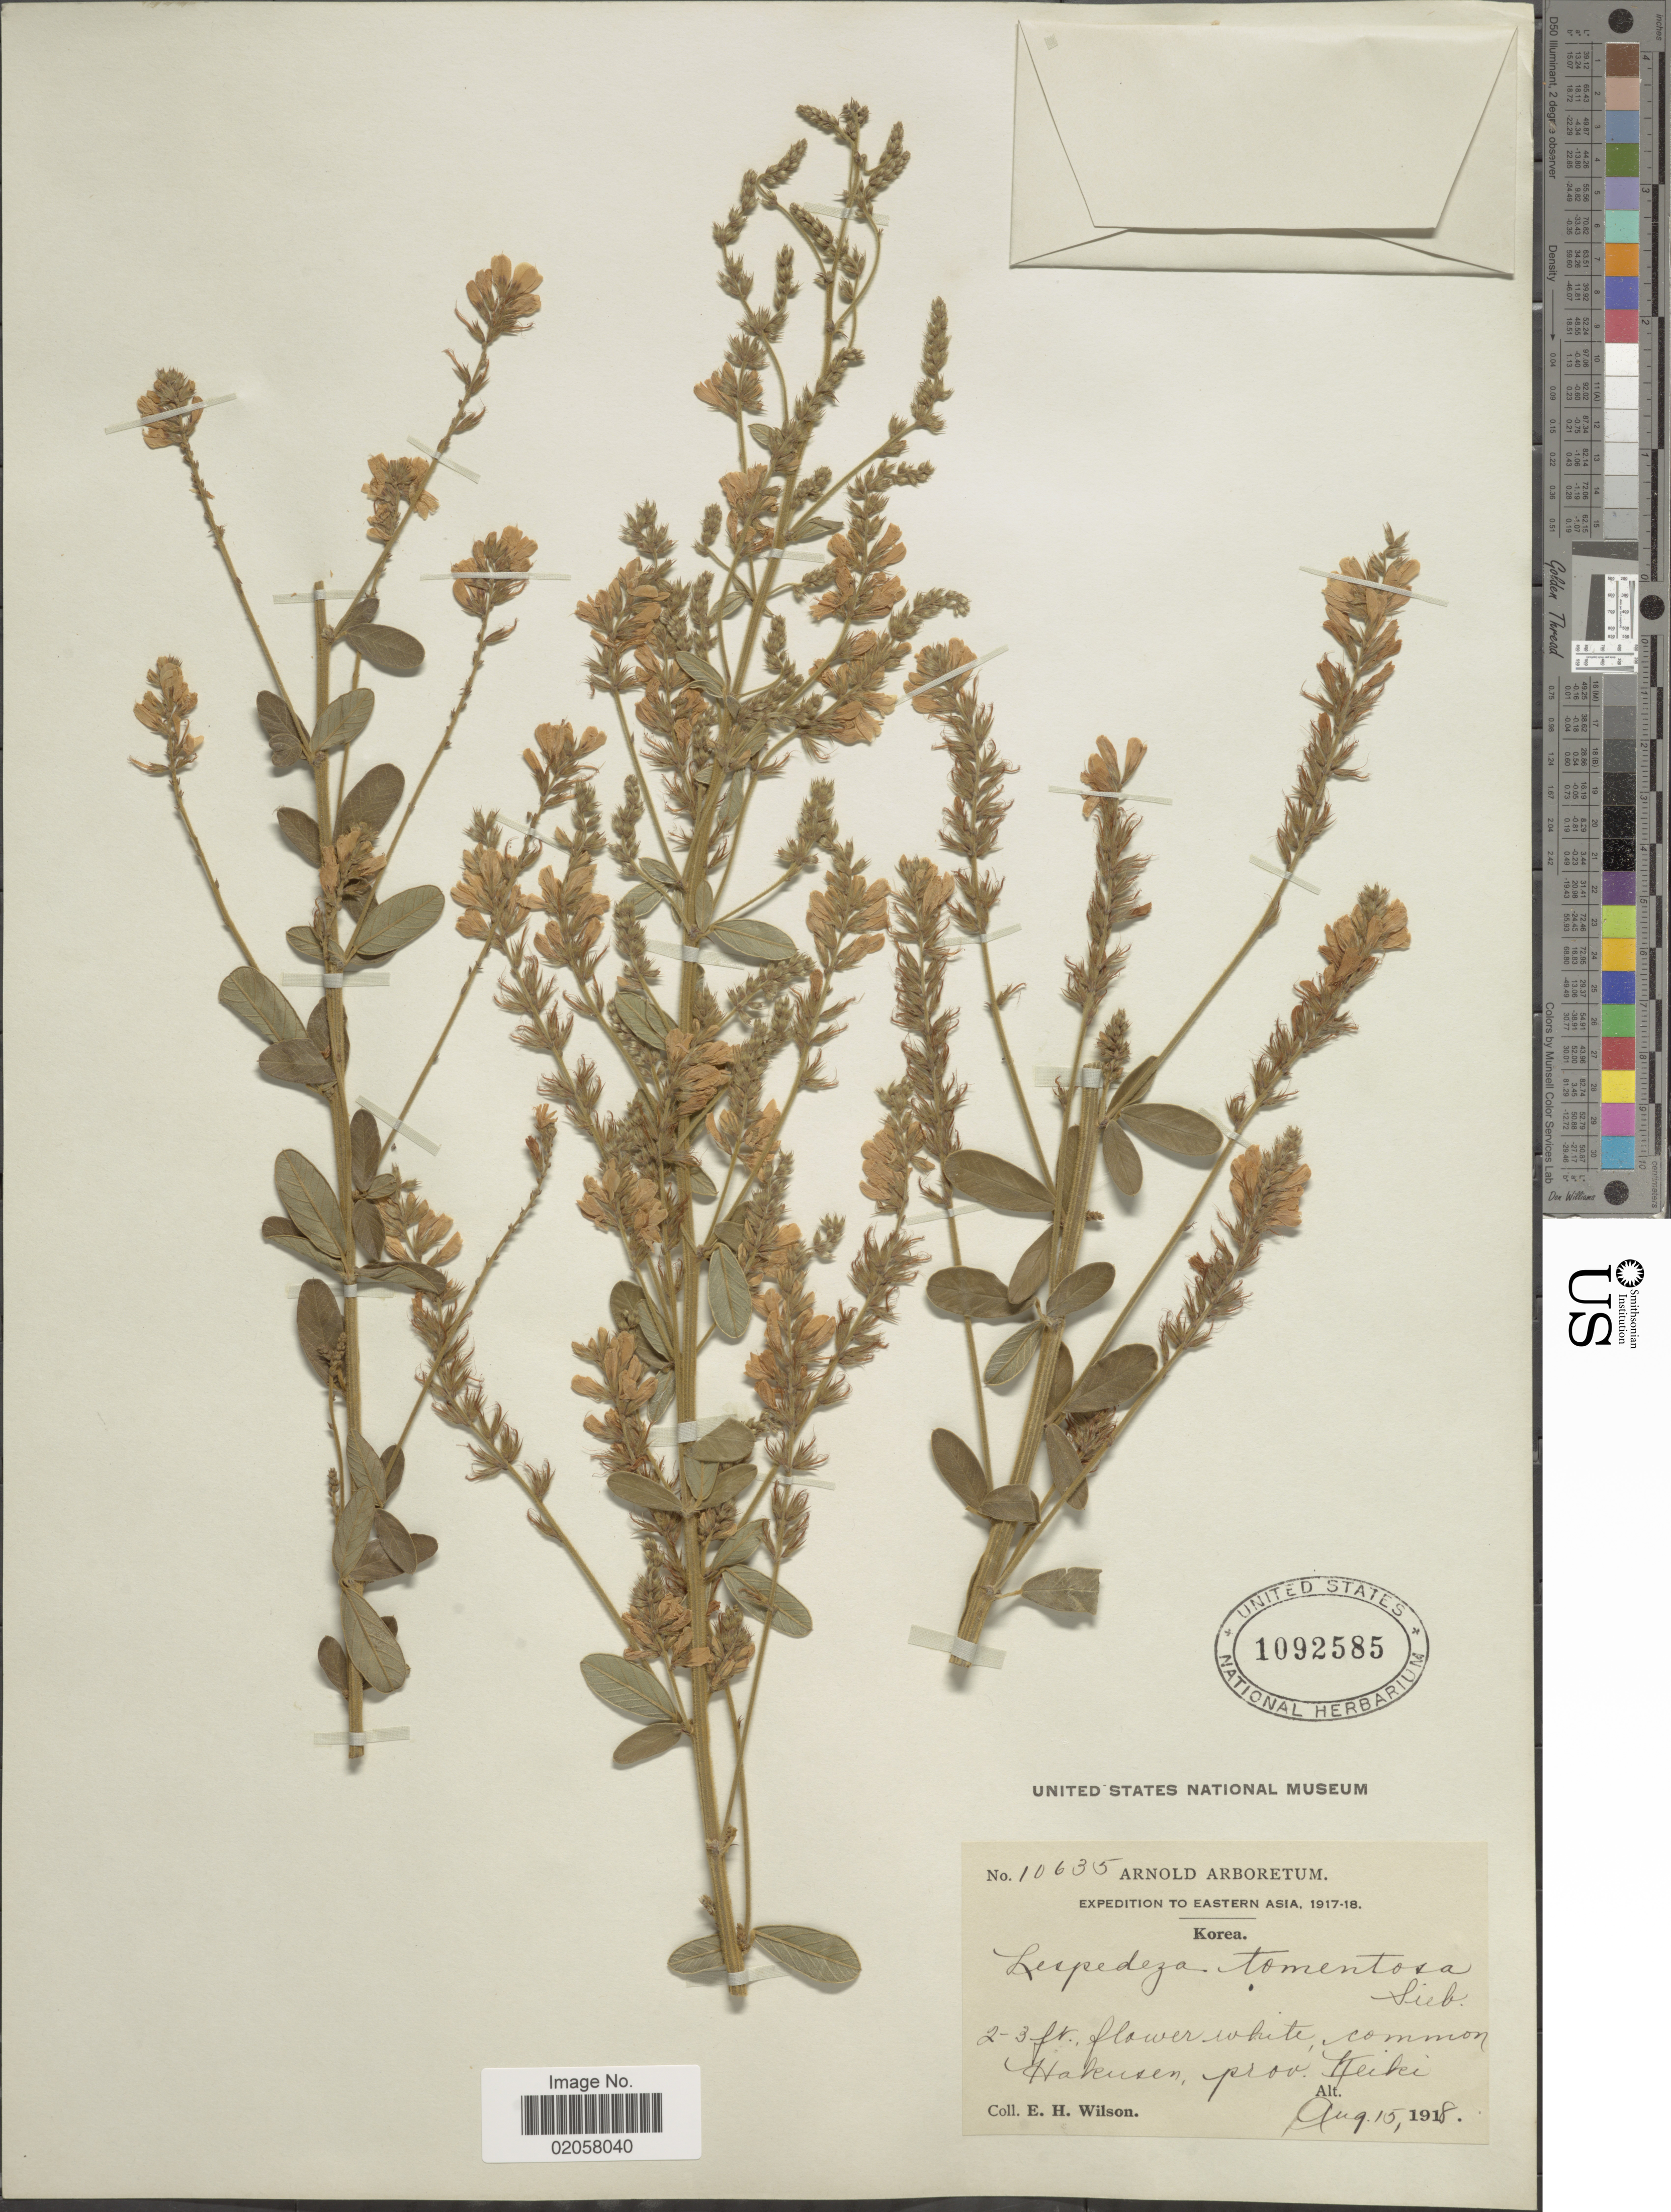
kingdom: Plantae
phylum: Tracheophyta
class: Magnoliopsida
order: Fabales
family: Fabaceae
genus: Lespedeza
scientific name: Lespedeza tomentosa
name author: (Thunb.) Siebold ex Maxim.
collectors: E. Wilson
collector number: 10635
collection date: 1918-08-15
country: South Korea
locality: Eastern Asia, Hakusen, Prov. Keiki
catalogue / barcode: US 1092585